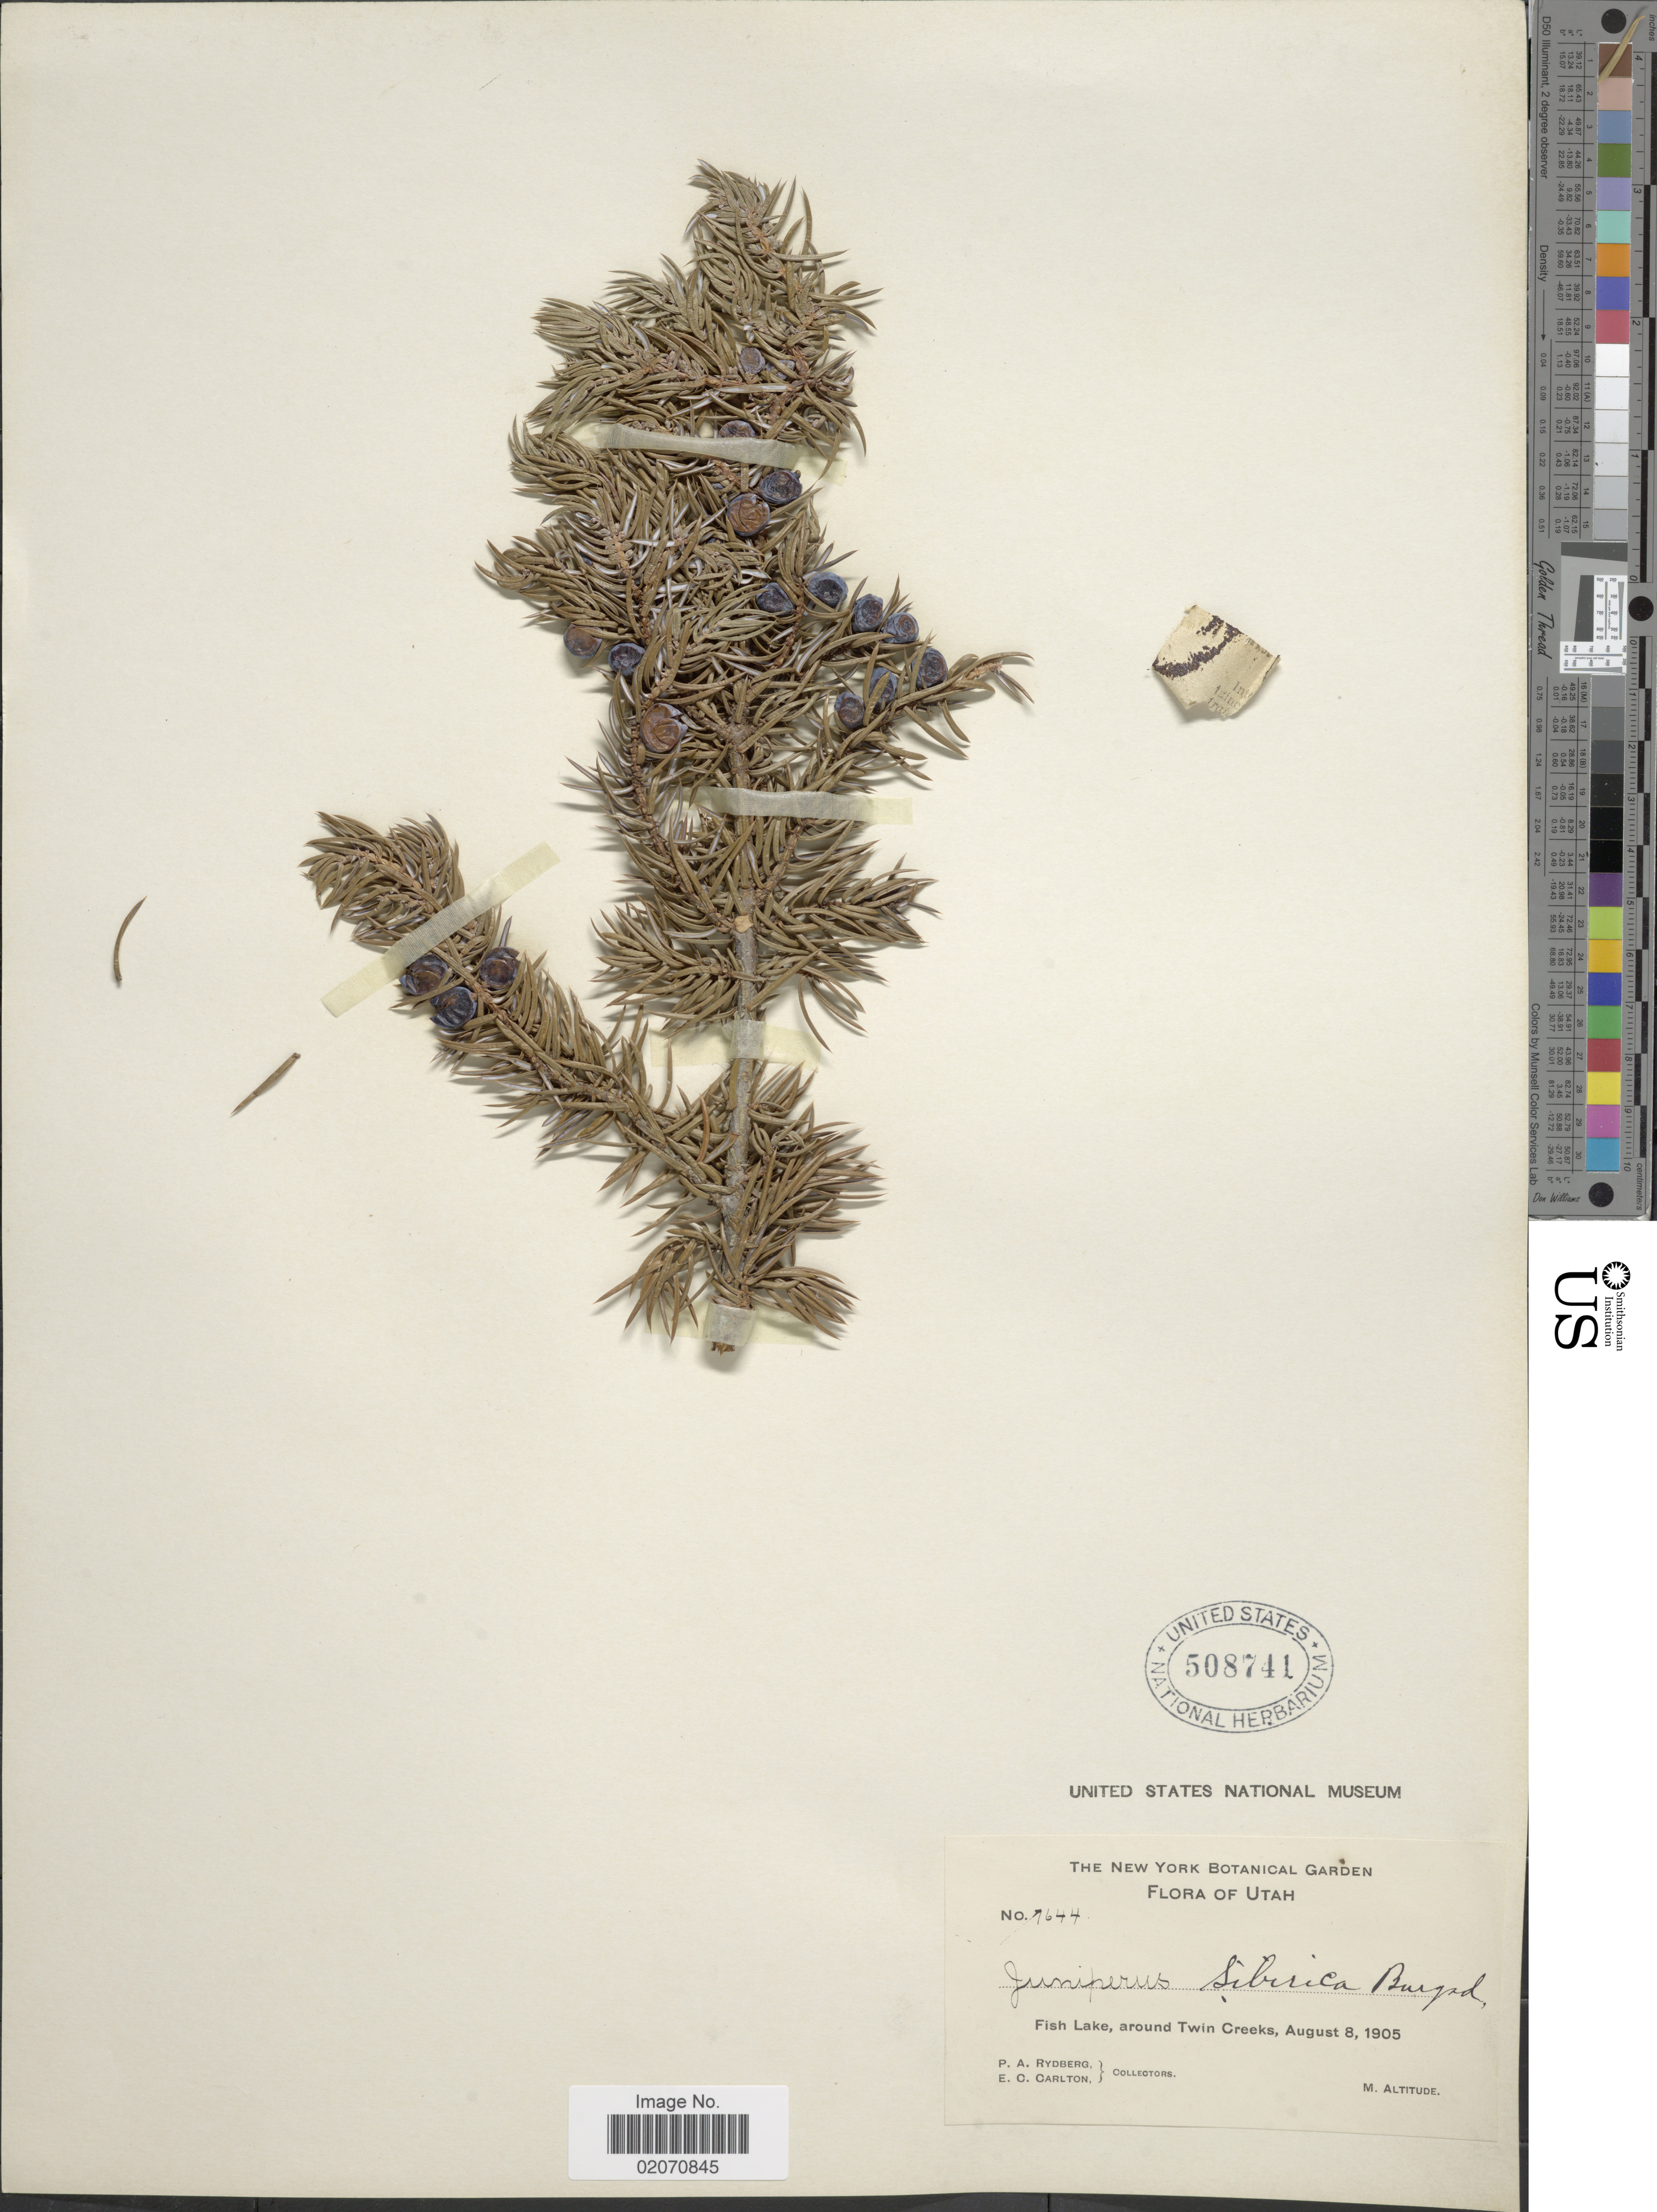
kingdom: Plantae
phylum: Tracheophyta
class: Pinopsida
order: Pinales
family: Cupressaceae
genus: Juniperus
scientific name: Juniperus communis subsp. nana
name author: (Willd.) Syme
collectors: P. A. Rydberg & E. Carlton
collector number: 7644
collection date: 1905-08-08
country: United States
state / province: Utah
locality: Fish lake, around Twin Creeks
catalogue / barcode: US 508741